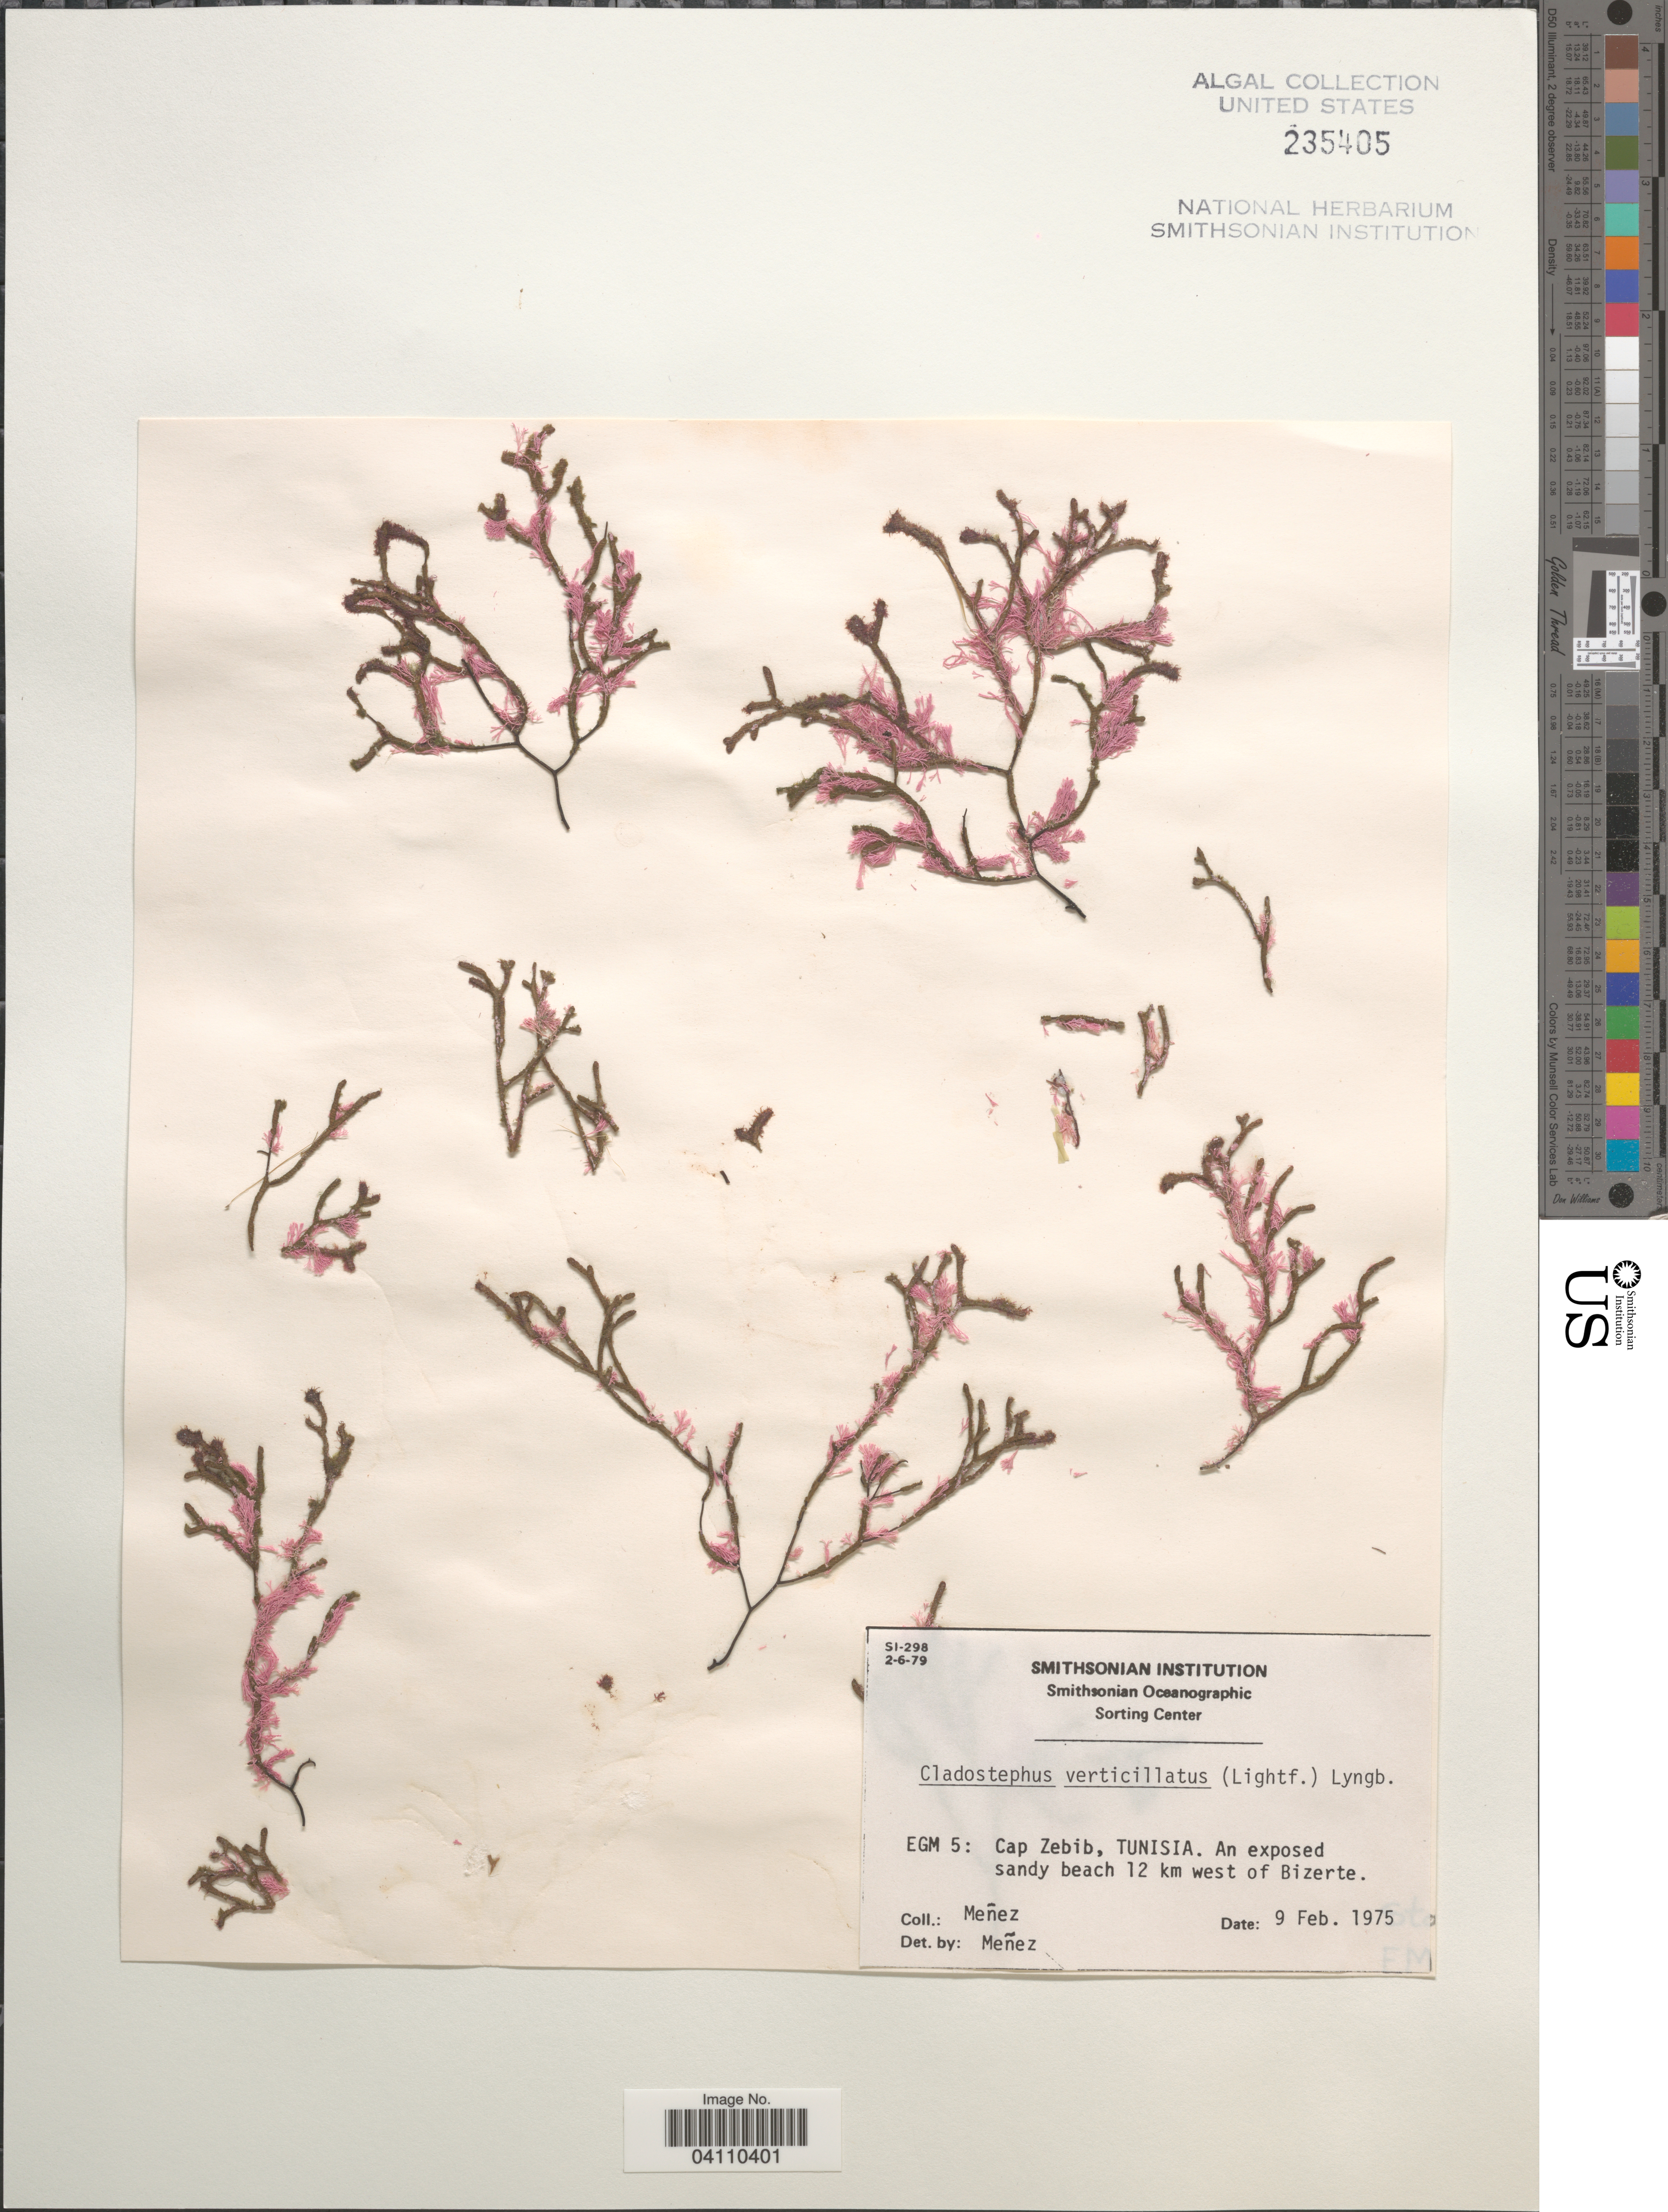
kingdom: Chromista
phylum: Ochrophyta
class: Phaeophyceae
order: Sphacelariales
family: Cladostephaceae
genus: Cladostephus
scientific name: Cladostephus hirsutus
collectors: Menez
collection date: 1975-02-09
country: Tunisia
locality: EGM 5: Cap Zebib, Tunisia. An expoesed sandy beach 12 km west of Bizerte.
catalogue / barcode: US 235405